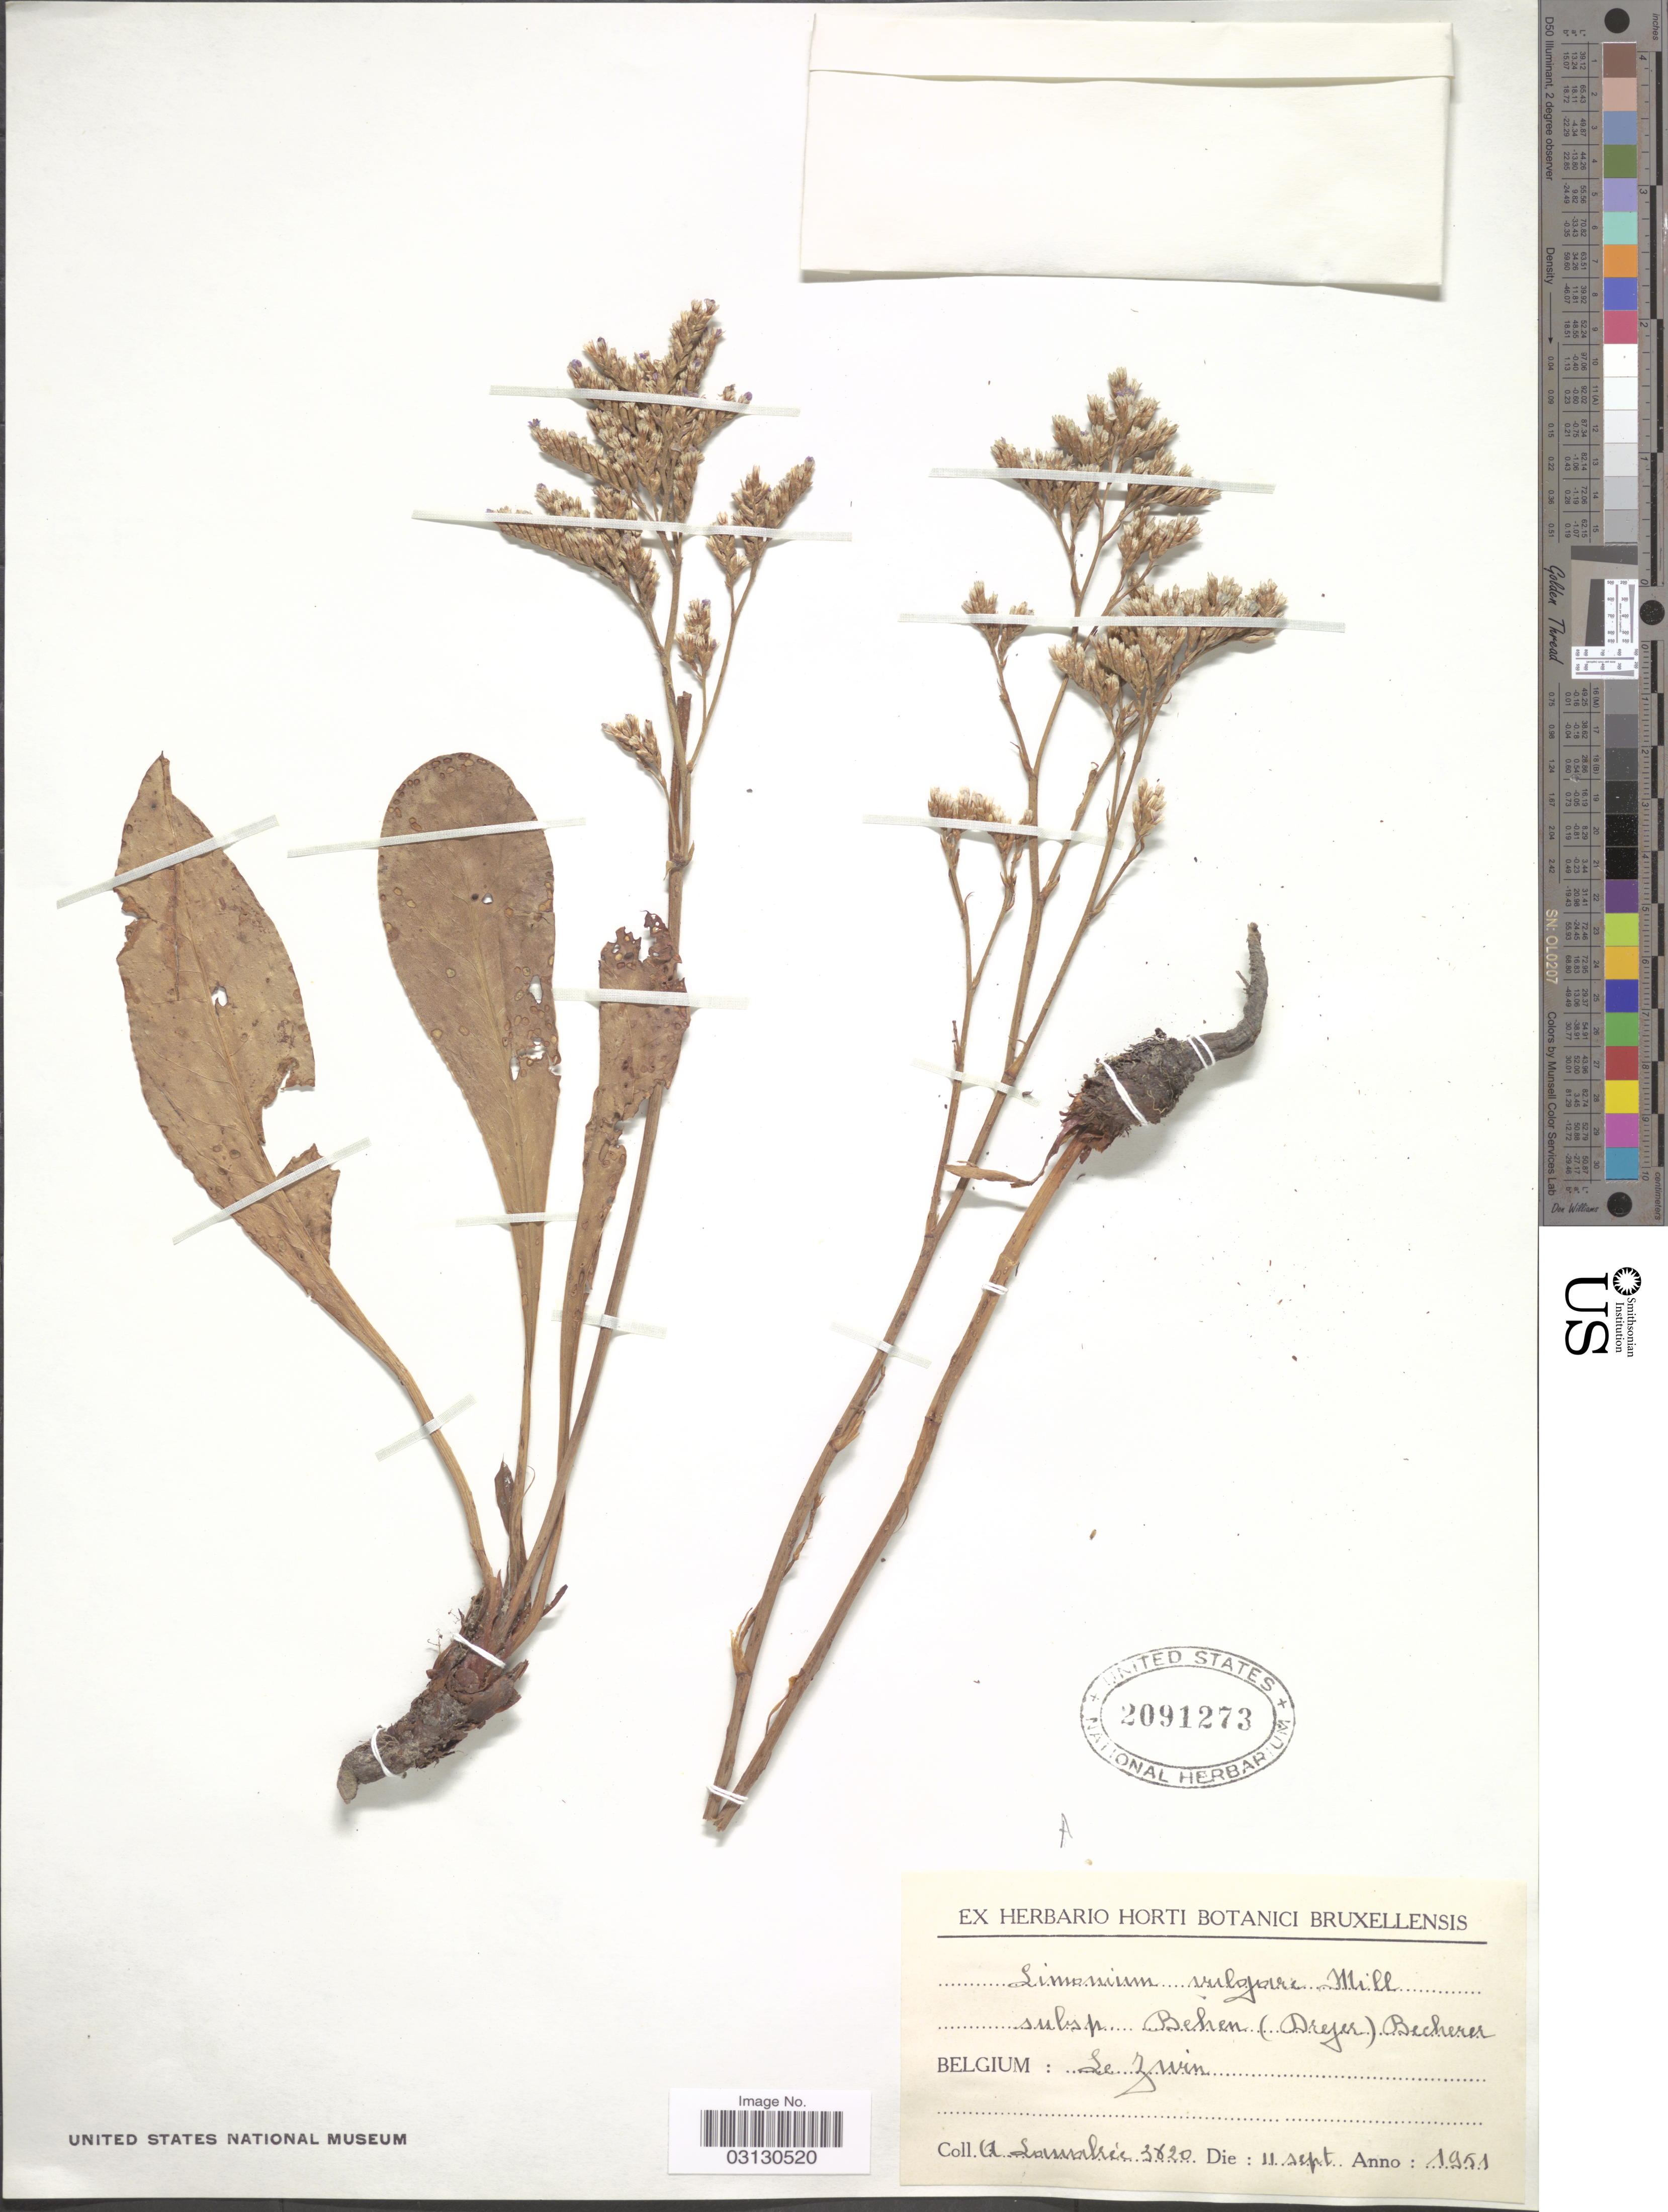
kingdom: Plantae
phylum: Tracheophyta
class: Magnoliopsida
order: Caryophyllales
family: Plumbaginaceae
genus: Limonium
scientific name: Limonium vulgare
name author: Mill.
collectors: A. G. Lawalrée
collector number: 3820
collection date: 1951-09-11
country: Belgium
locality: Le Zwin.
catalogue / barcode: US 2091273